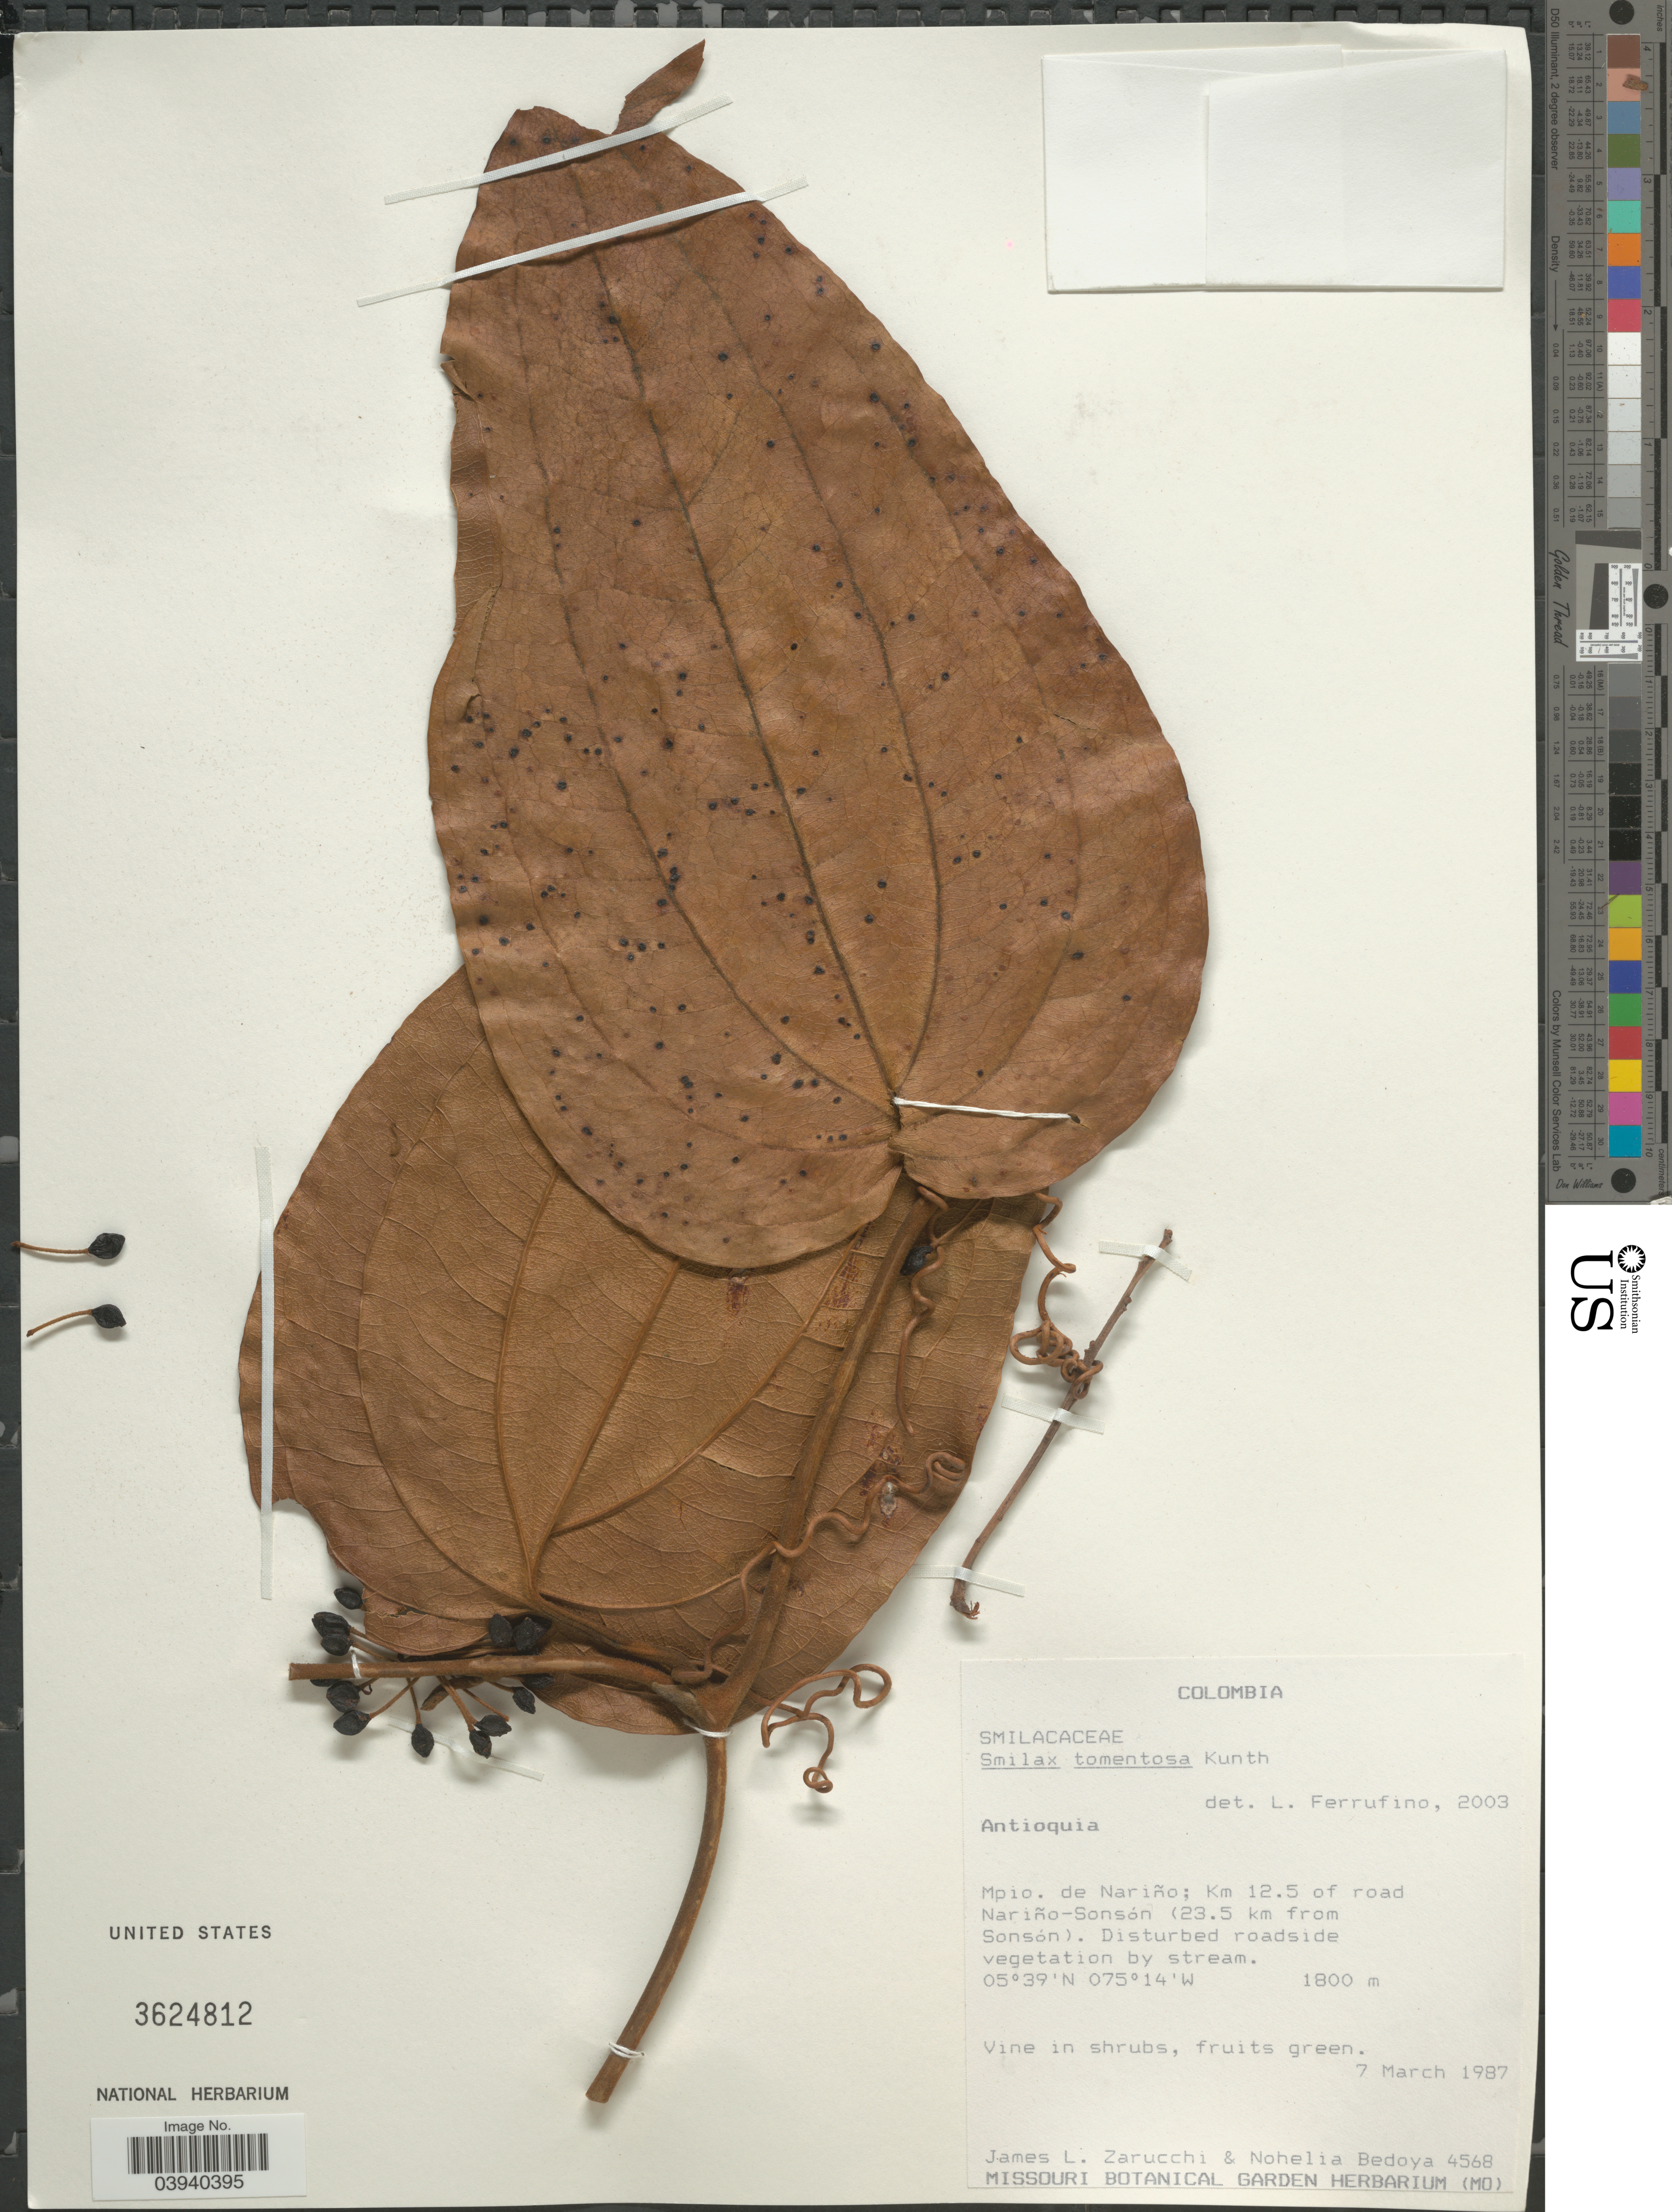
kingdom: Plantae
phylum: Tracheophyta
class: Liliopsida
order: Liliales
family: Smilacaceae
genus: Smilax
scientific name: Smilax tomentosa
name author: Kunth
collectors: J. L. Zarucchi & N. Bedoya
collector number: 4568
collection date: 1987-03-07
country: Colombia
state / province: Antioquia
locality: Mpio. de Nariño; Km 12.5 of road Nariño-Sonsón (23.5 km from Sonsón).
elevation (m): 1800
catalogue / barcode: US 3624812